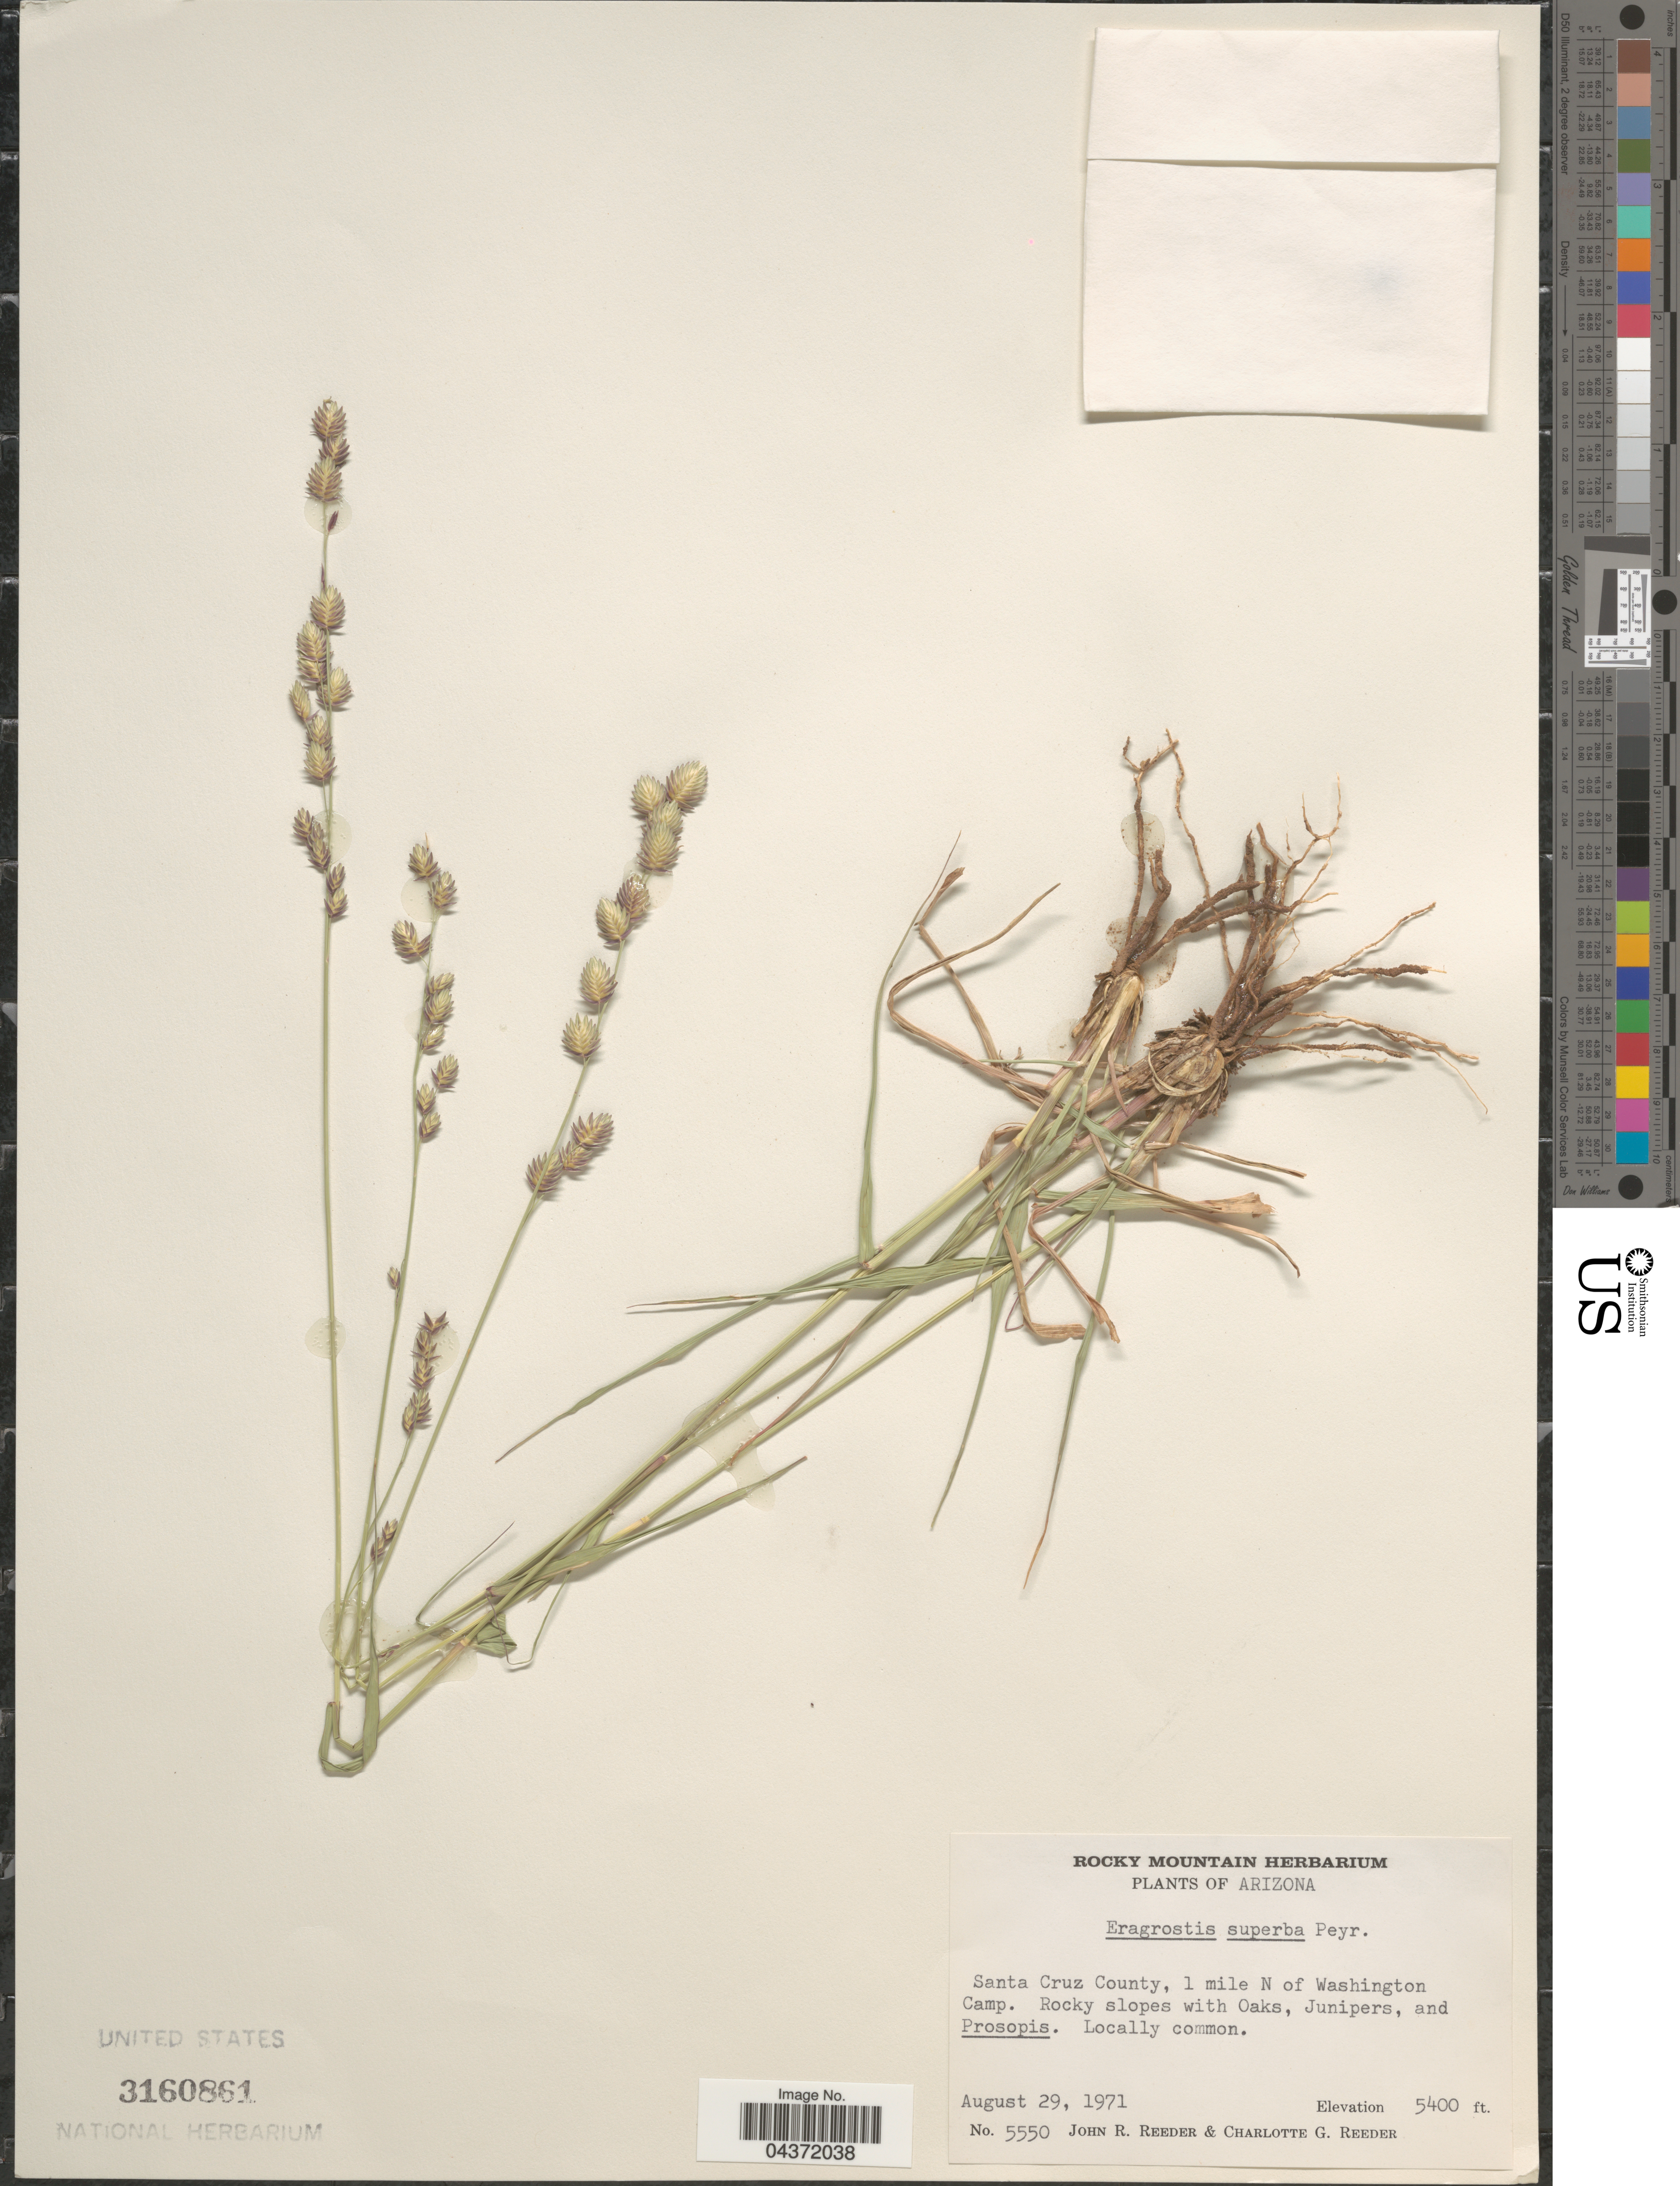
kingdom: Plantae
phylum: Tracheophyta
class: Liliopsida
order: Poales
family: Poaceae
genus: Eragrostis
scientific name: Eragrostis superba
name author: Peyr.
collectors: J. R. Reeder & C. G. Reeder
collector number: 5550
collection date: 1971-08-29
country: United States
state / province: Arizona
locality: Santa Cruz County, 1 mile N of Washington Camp.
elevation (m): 1646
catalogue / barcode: US 3160861